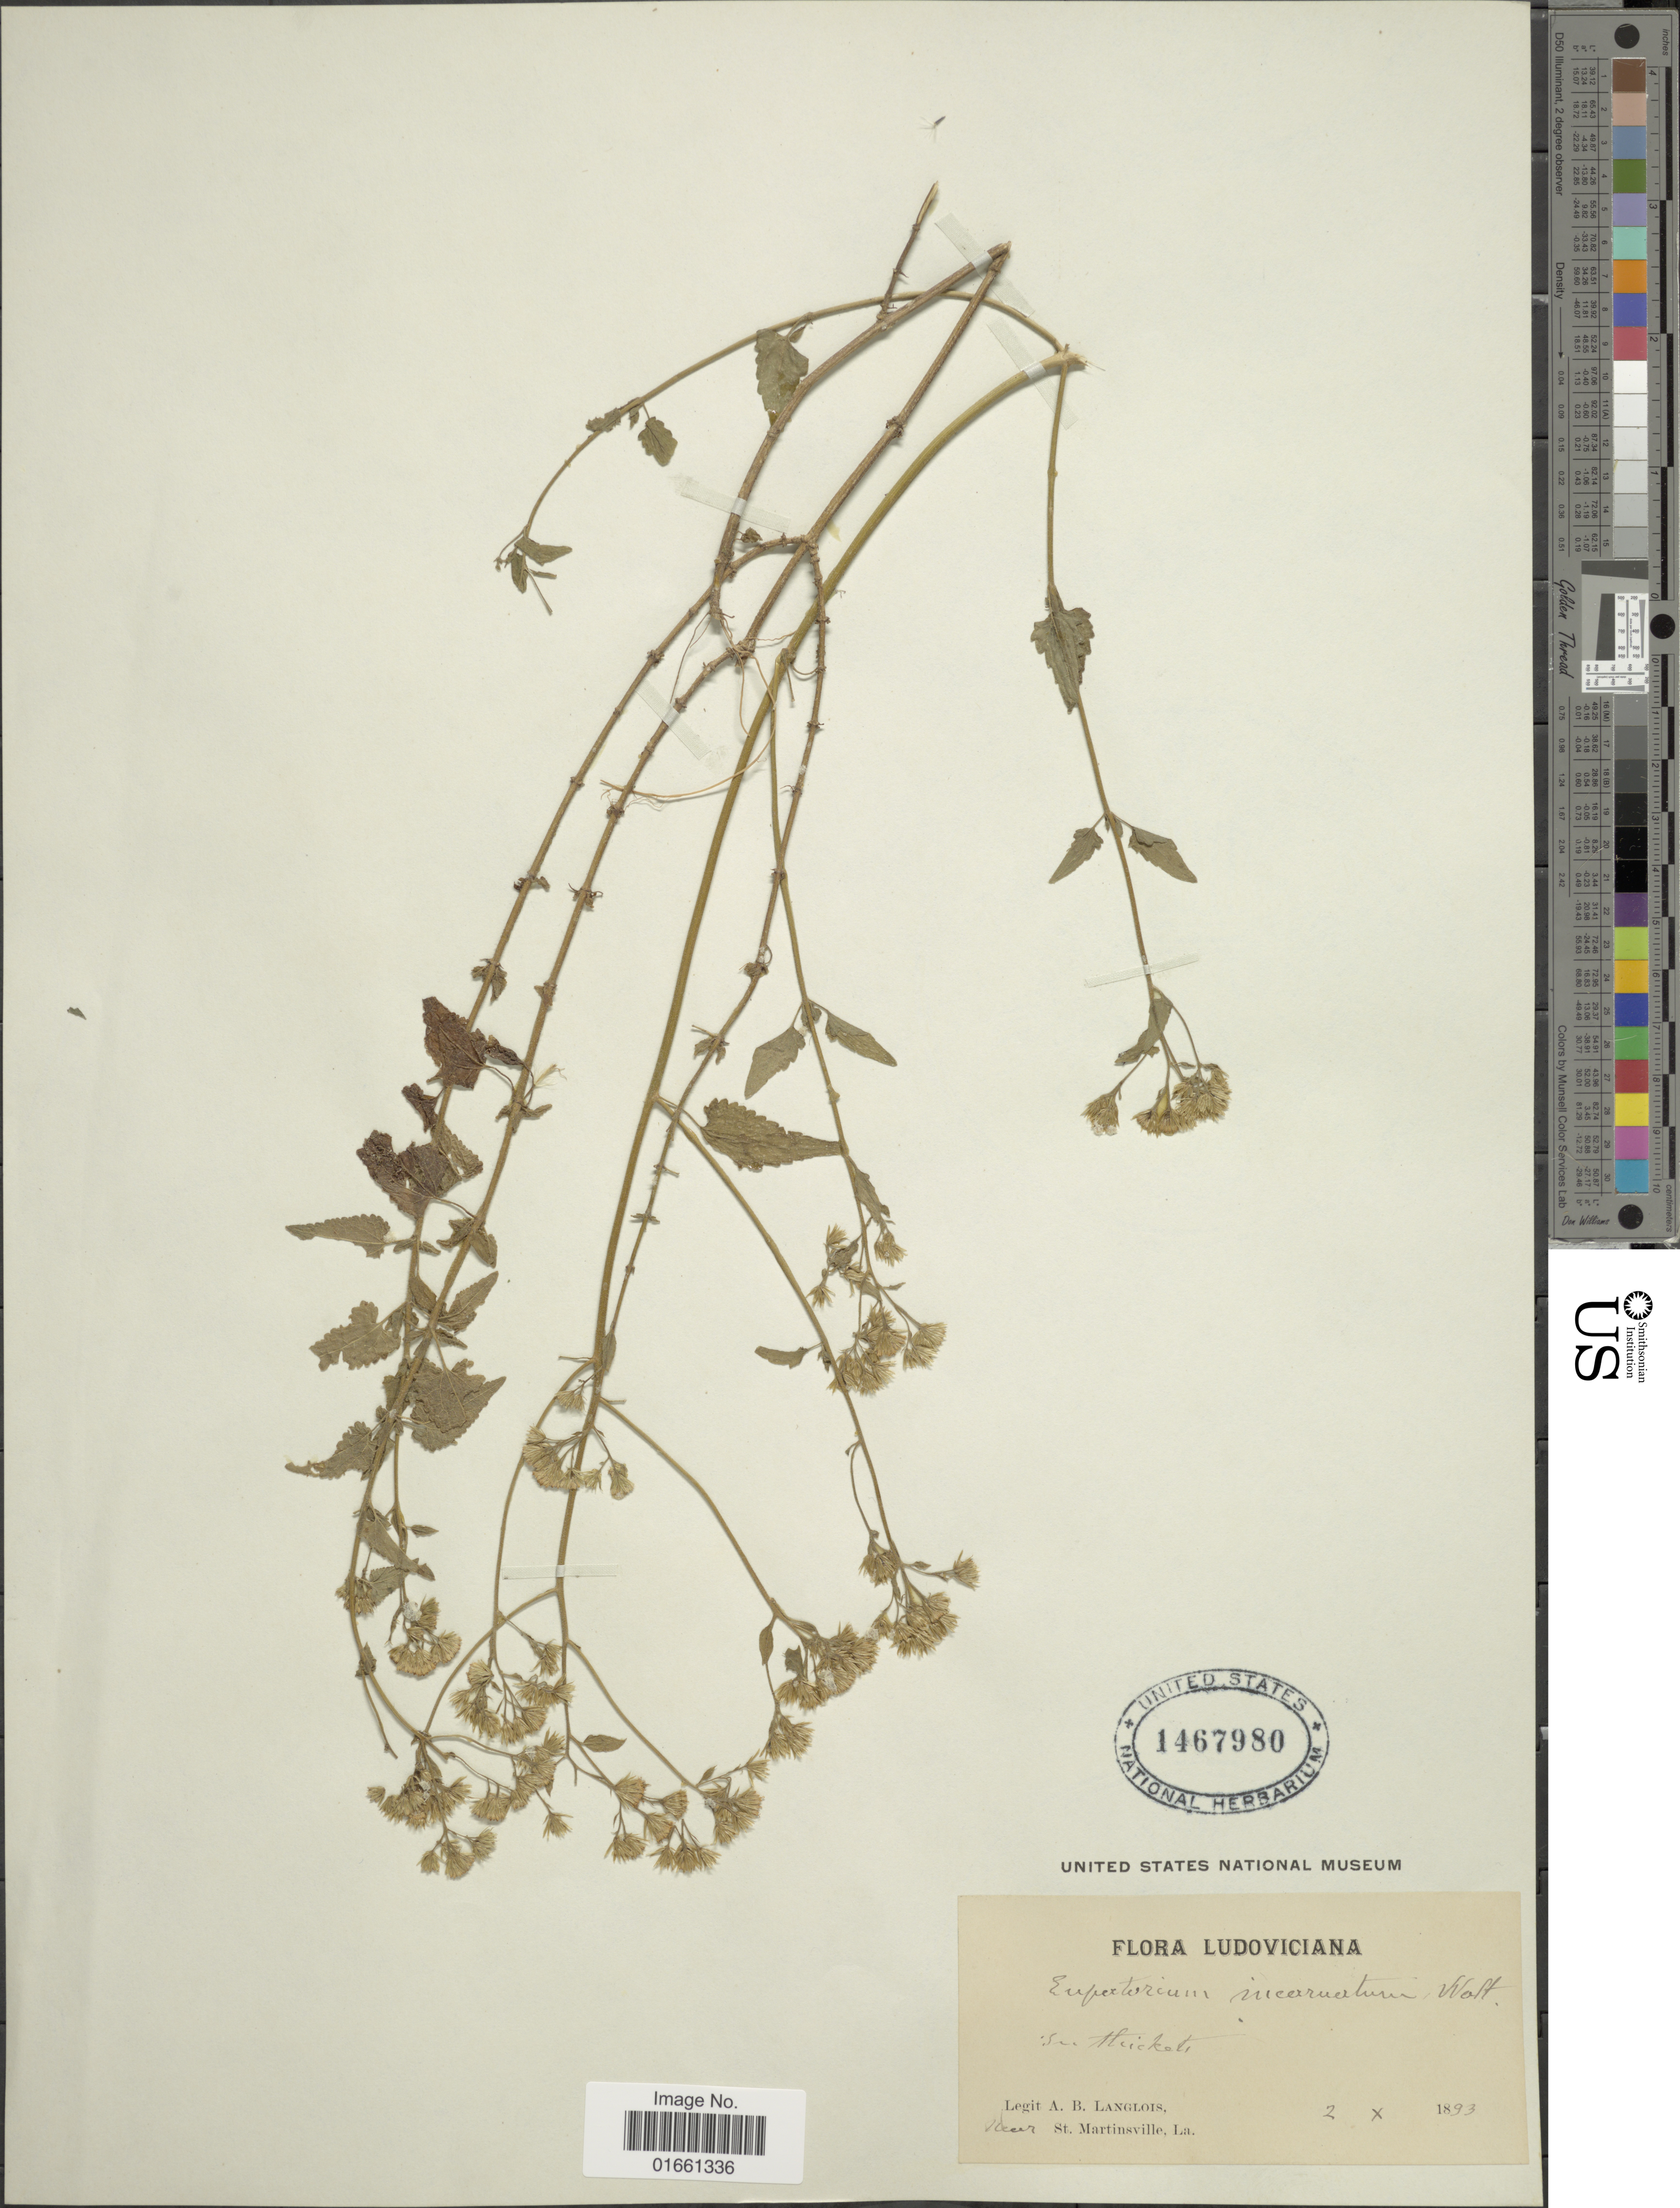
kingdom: Plantae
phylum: Tracheophyta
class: Magnoliopsida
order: Asterales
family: Asteraceae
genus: Fleischmannia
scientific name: Fleischmannia incarnata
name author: (Walter) R.M. King & H. Rob.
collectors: A. Langlois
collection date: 1893-10-02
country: United States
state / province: Louisiana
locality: Near St. Martinsville.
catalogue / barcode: US 1467980